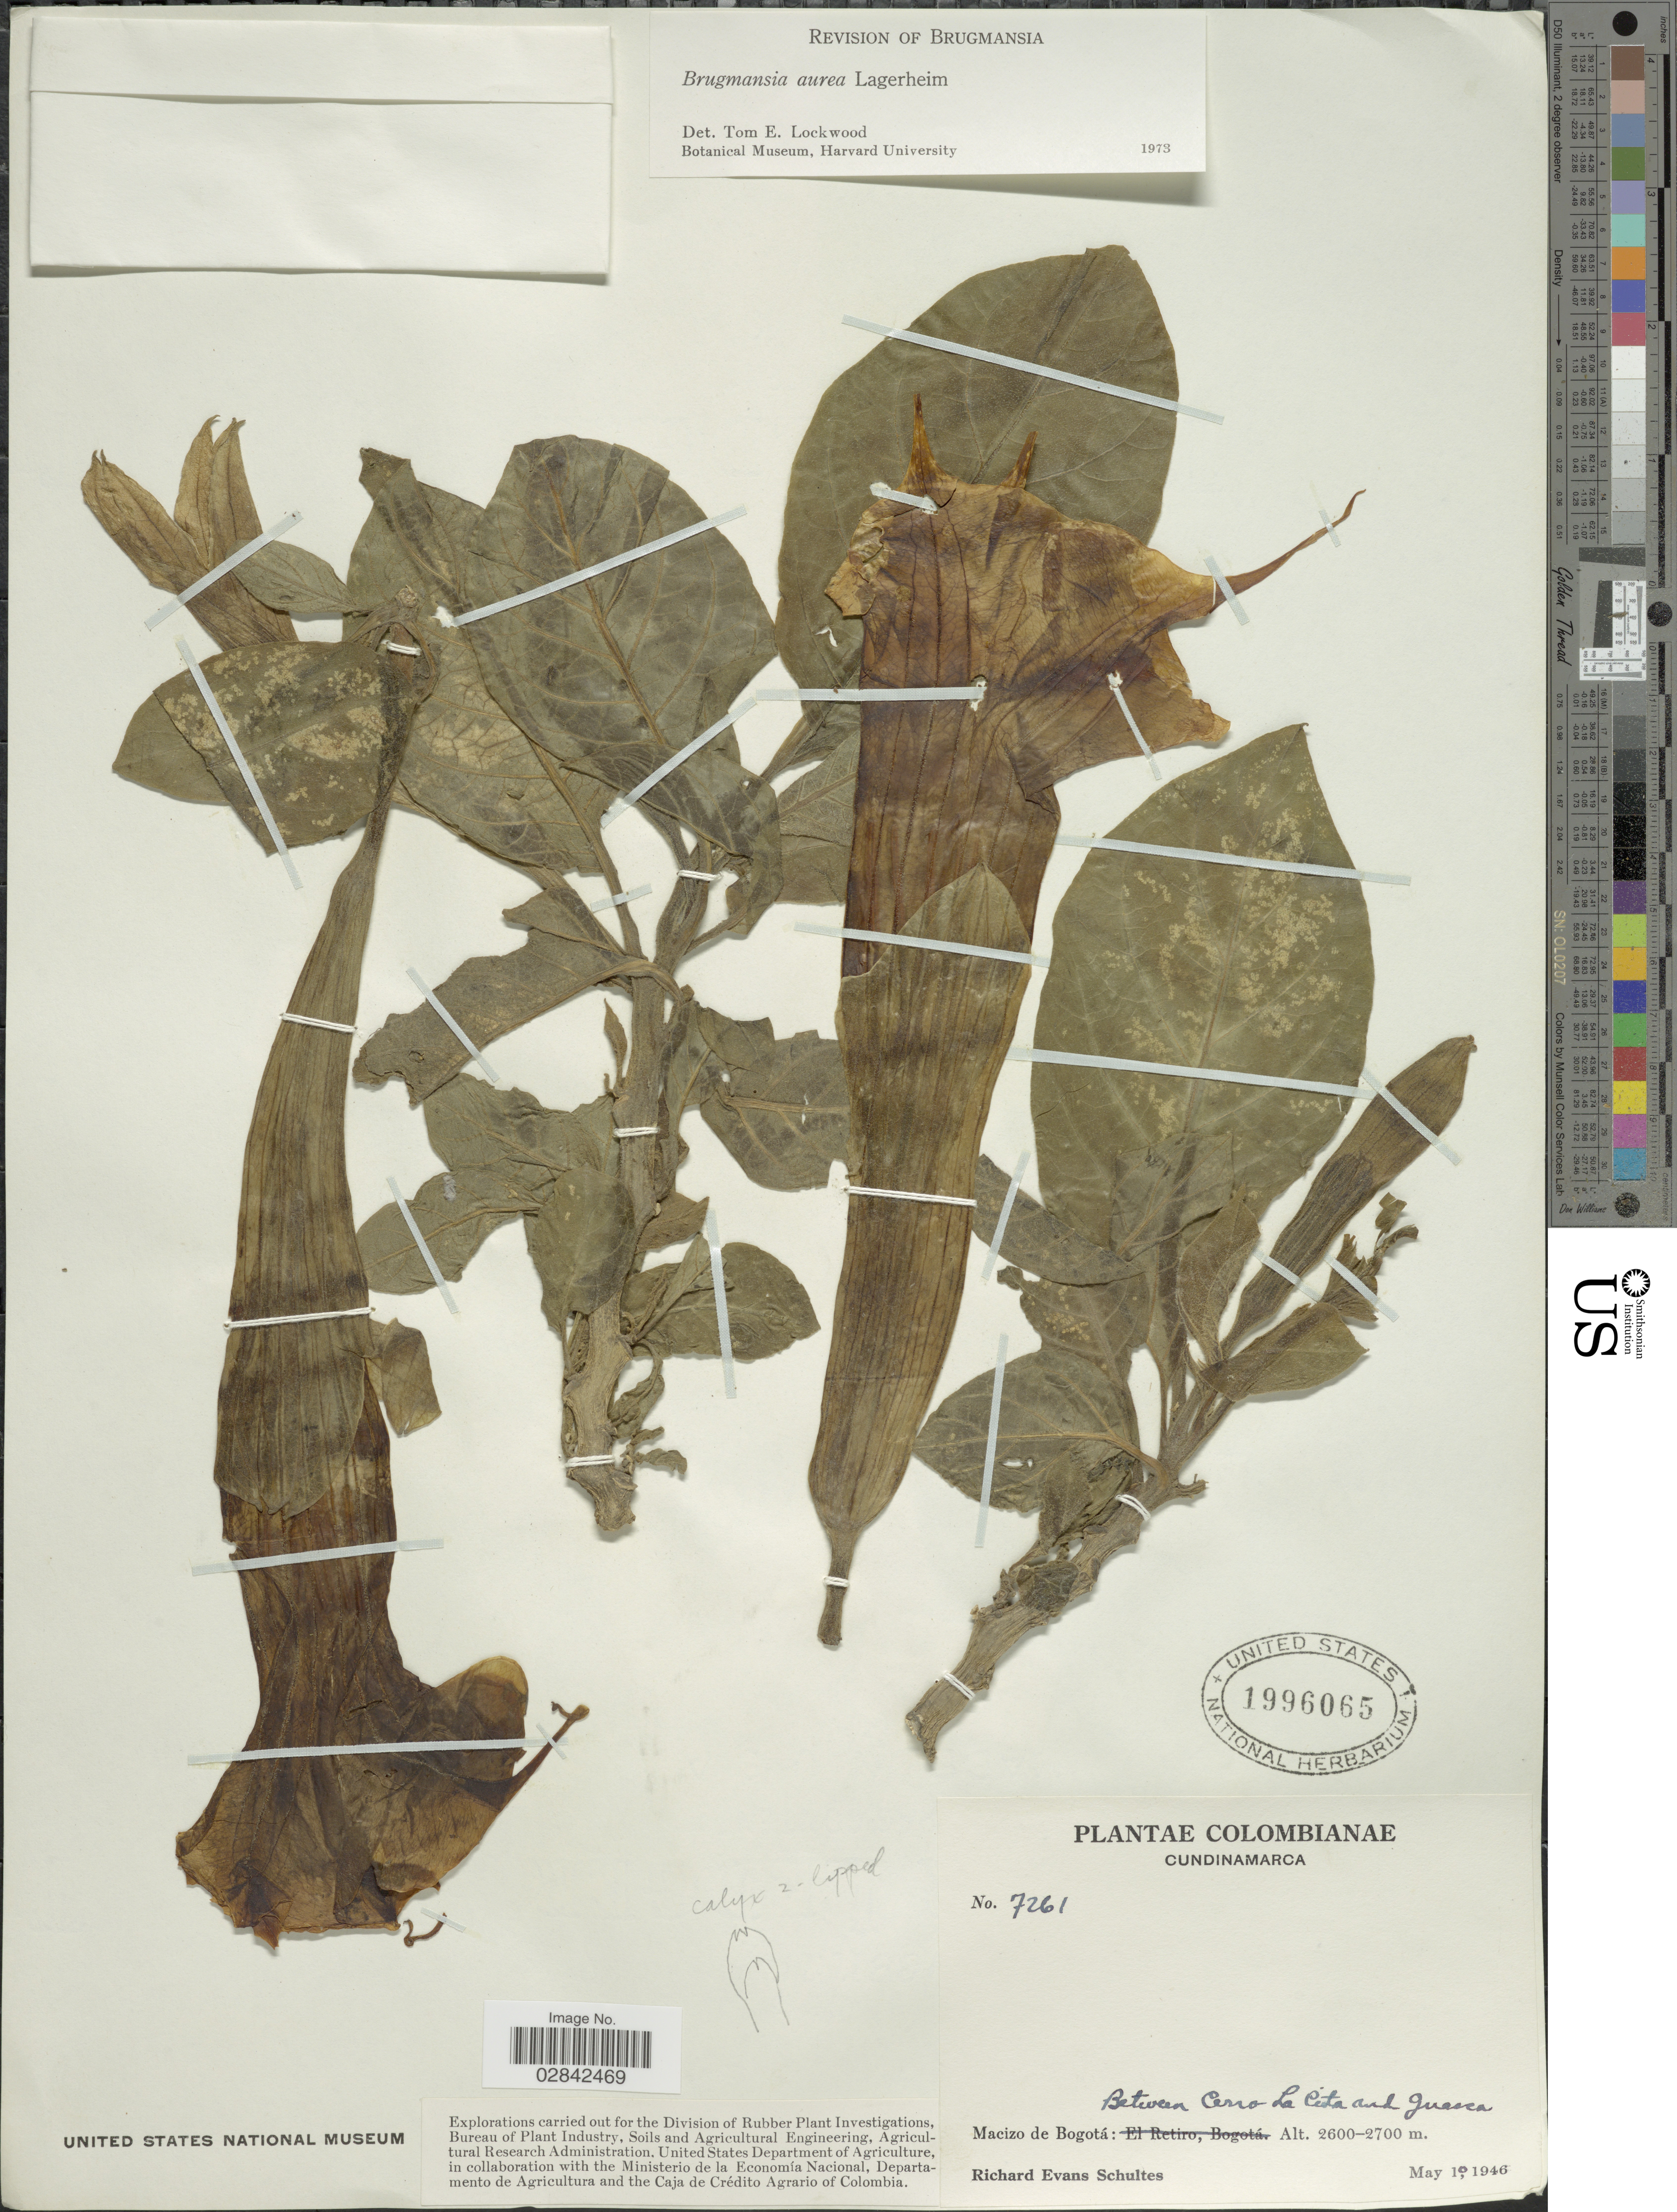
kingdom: Plantae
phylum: Tracheophyta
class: Magnoliopsida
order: Solanales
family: Solanaceae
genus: Brugmansia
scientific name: Brugmansia aurea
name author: Lagerh.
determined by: Lockwood, T. E.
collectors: R. E. Schultes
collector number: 7261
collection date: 1946-05-10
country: Colombia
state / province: Cundinamarca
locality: Macizo de Bogotá: Between Cerro La Cita [interpreted] and Guasca.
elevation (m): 2600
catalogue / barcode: US 1996065